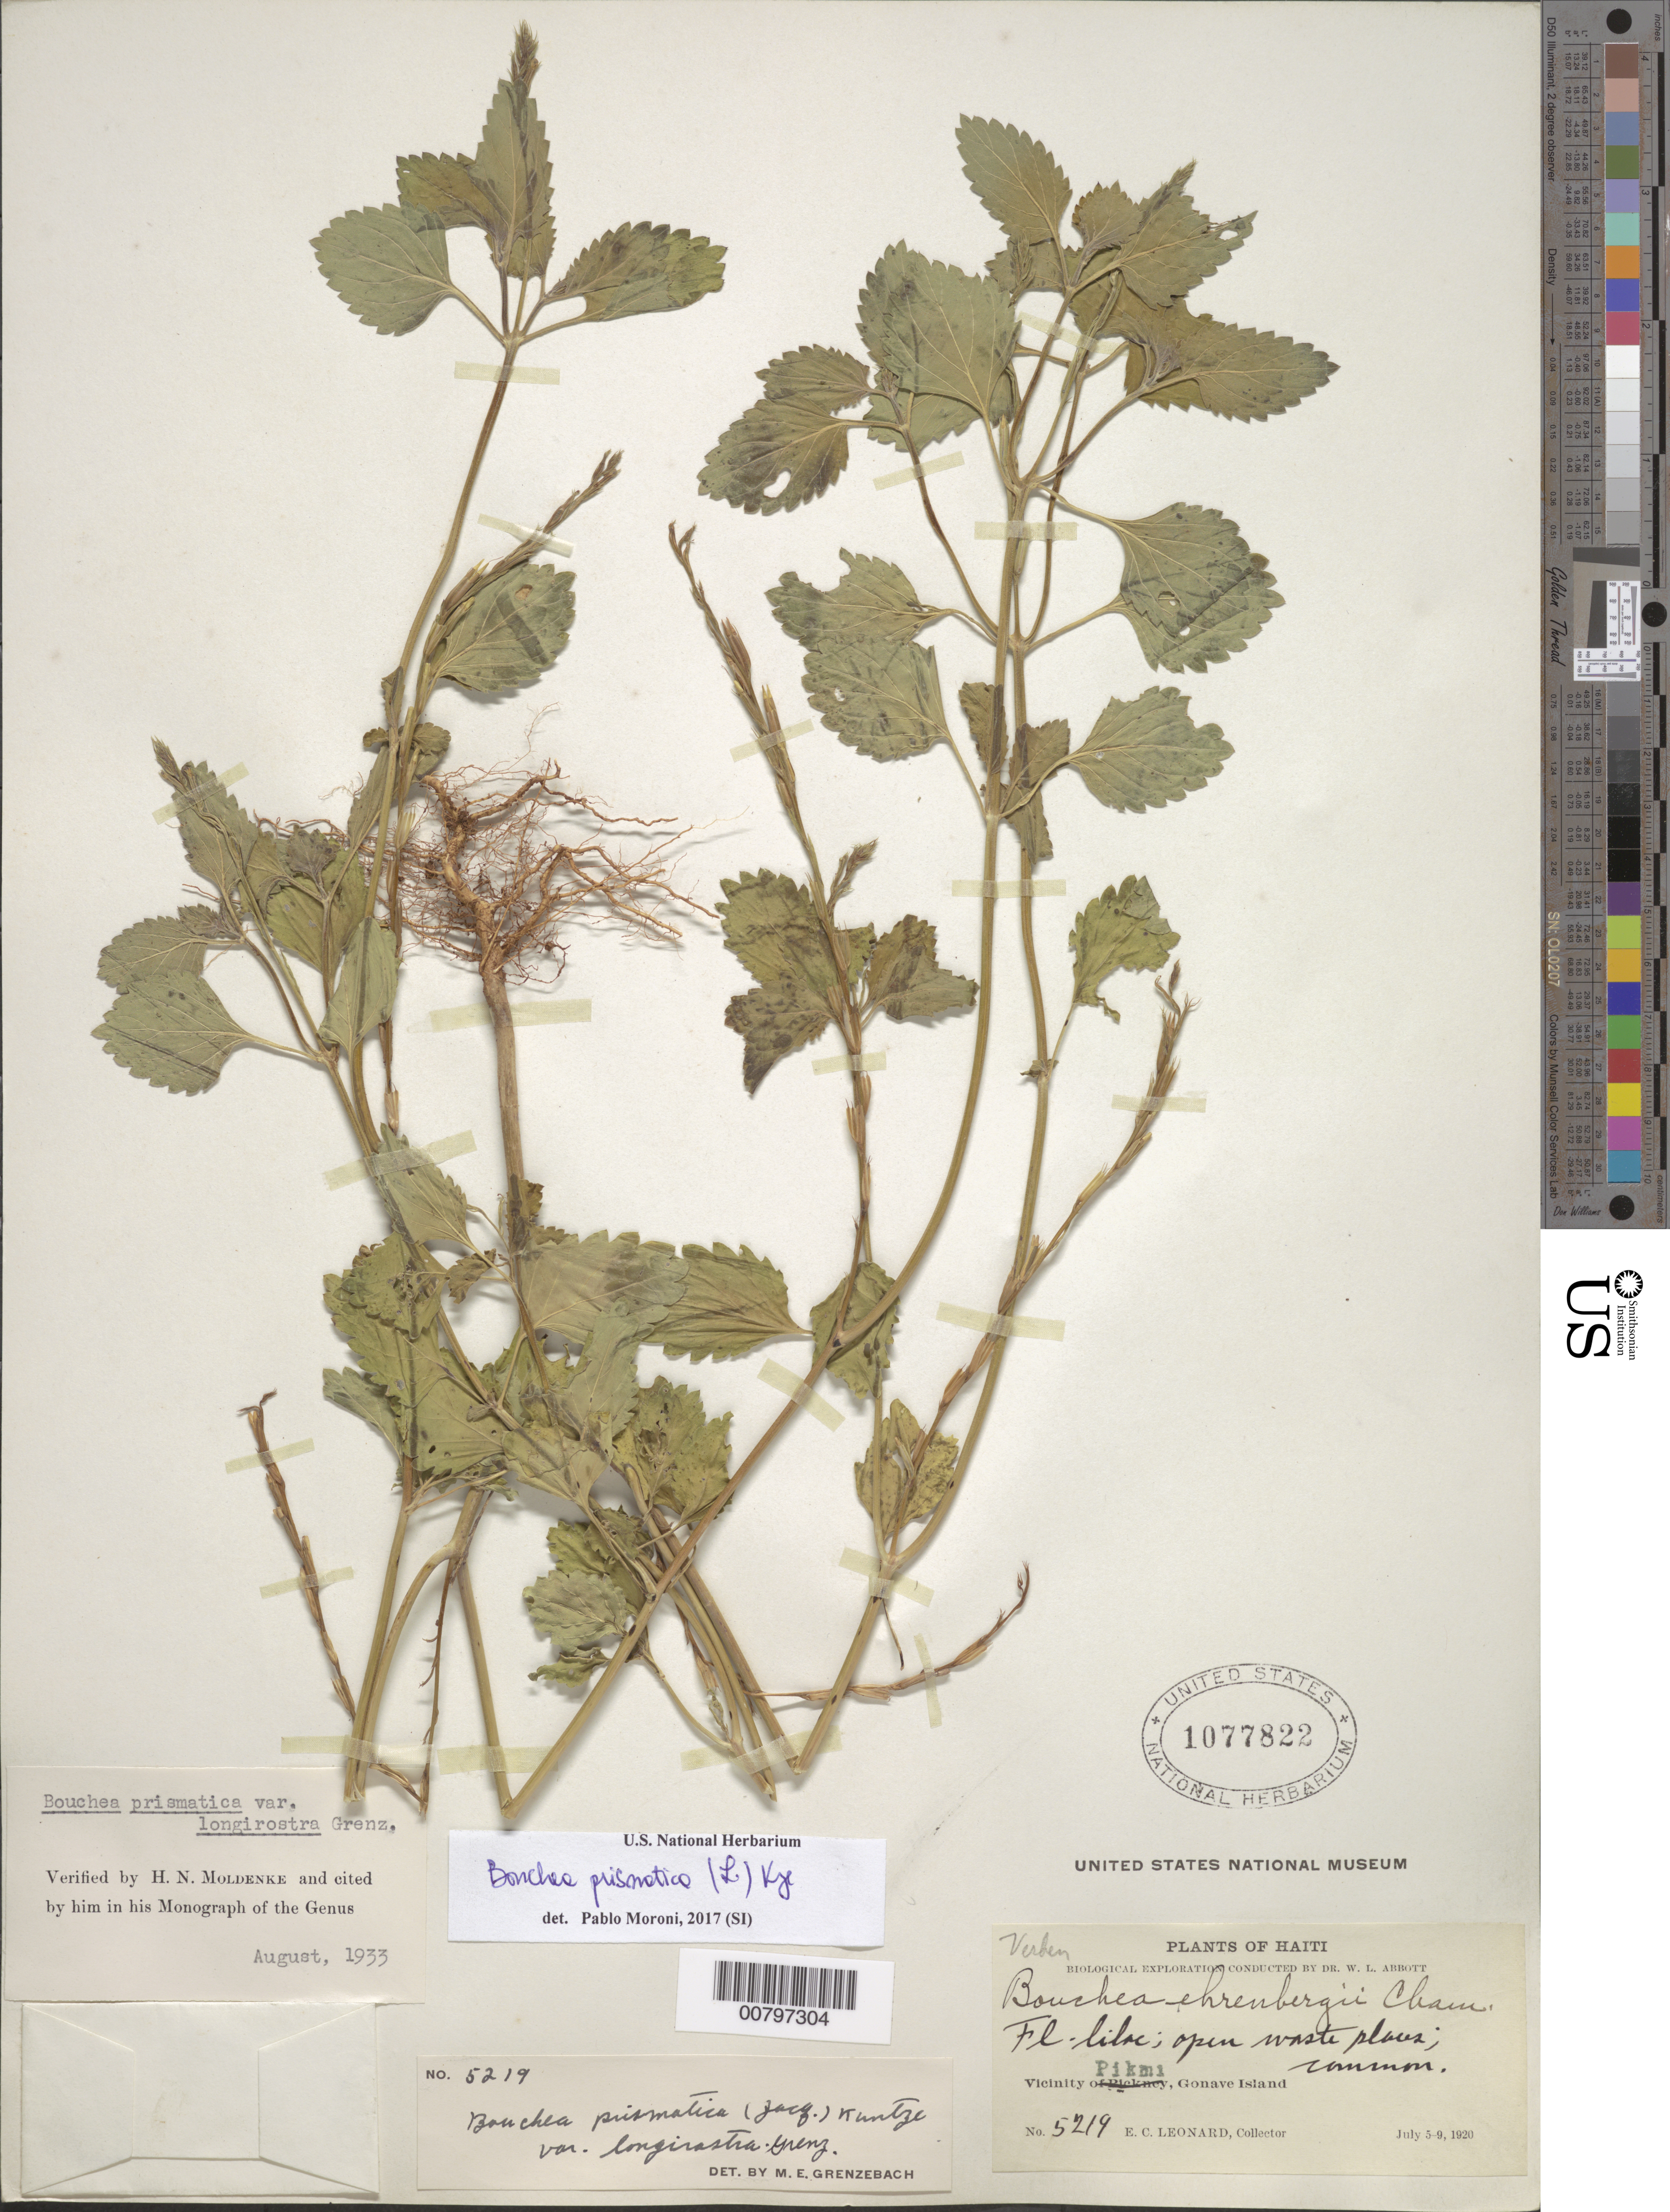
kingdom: Plantae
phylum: Tracheophyta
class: Magnoliopsida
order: Lamiales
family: Verbenaceae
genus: Bouchea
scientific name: Bouchea prismatica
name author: (L.) Kuntze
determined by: Moldenke, H. N.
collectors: E. C. Leonard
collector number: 5219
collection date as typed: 05 Jul 1920 to 09 Jul 1920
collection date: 1920-07-05/1920-07-09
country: Haiti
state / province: Ouest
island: Île de la Gonâve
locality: Vicinity of Pikmi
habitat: Open waste places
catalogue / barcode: US 1077822